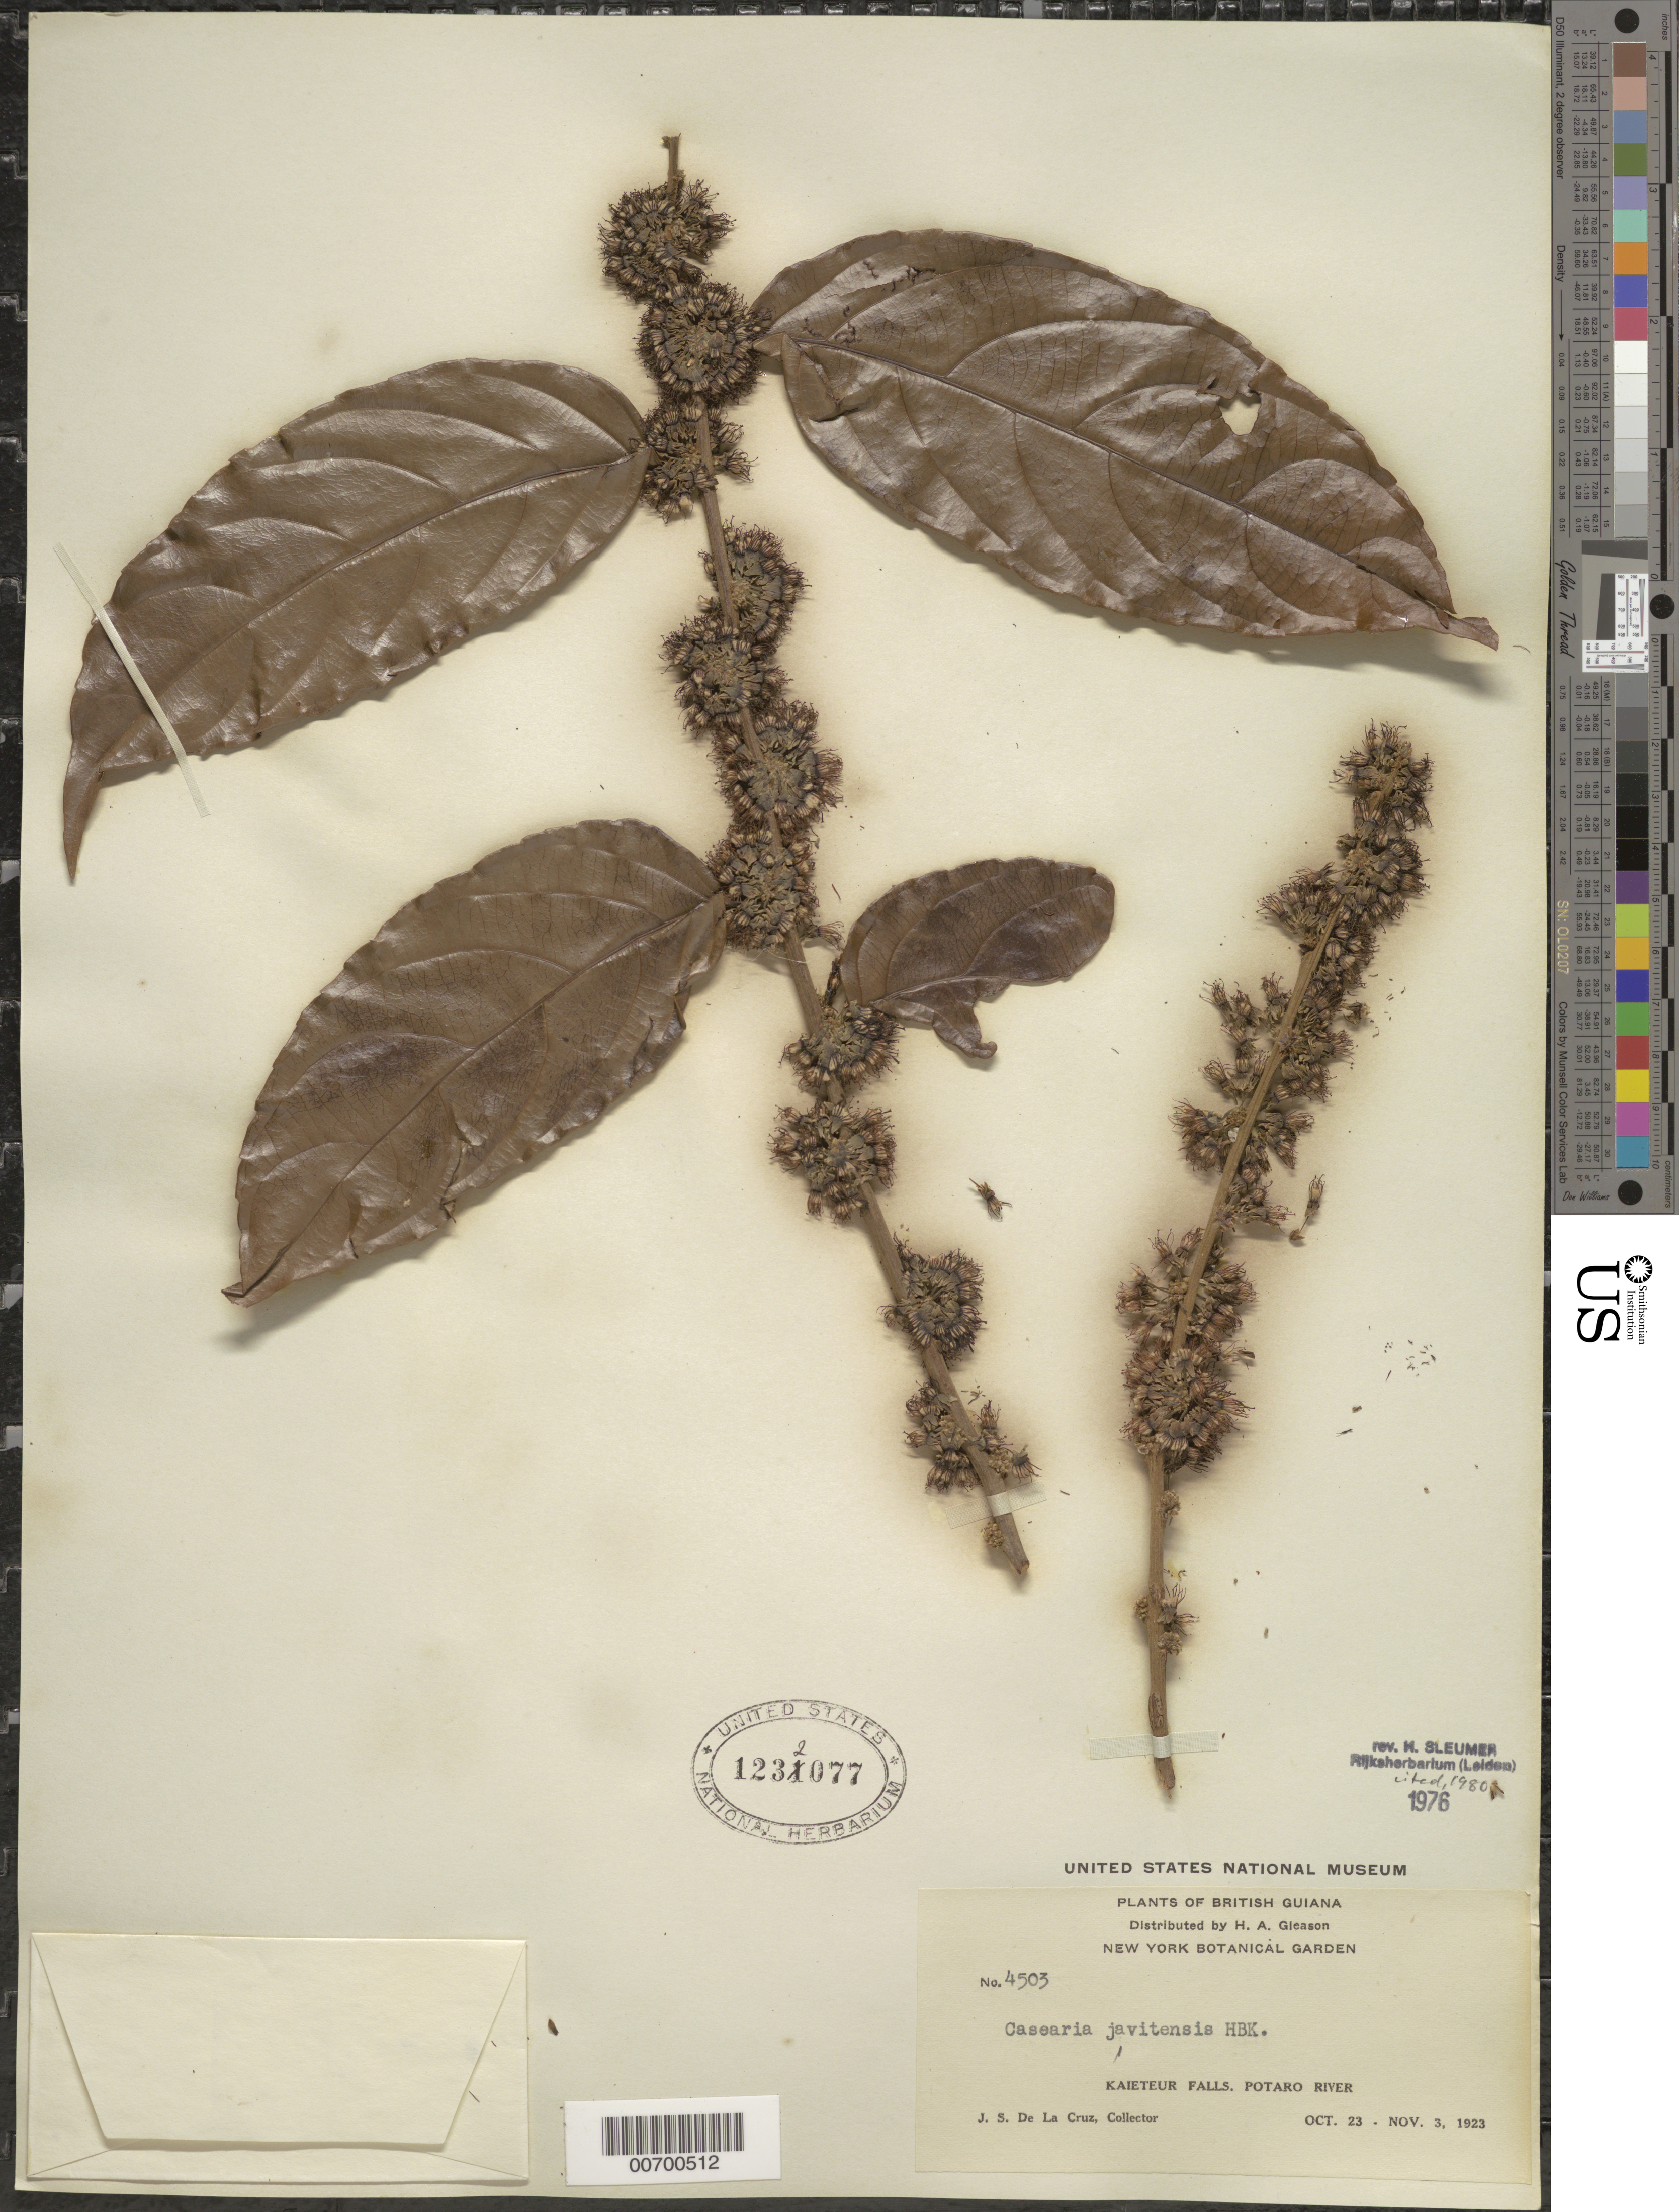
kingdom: Plantae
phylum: Tracheophyta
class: Magnoliopsida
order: Malpighiales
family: Salicaceae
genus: Piparea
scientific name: Piparea multiflora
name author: C.F. Gaertn.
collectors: J. S. de la Cruz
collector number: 4503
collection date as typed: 23-Oct-23 to 3-Nov-23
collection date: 1923-10-23/1923-11-03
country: Guyana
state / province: Potaro-Siparuni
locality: Kaieteur Falls, Potaro R.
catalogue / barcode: US 1232077